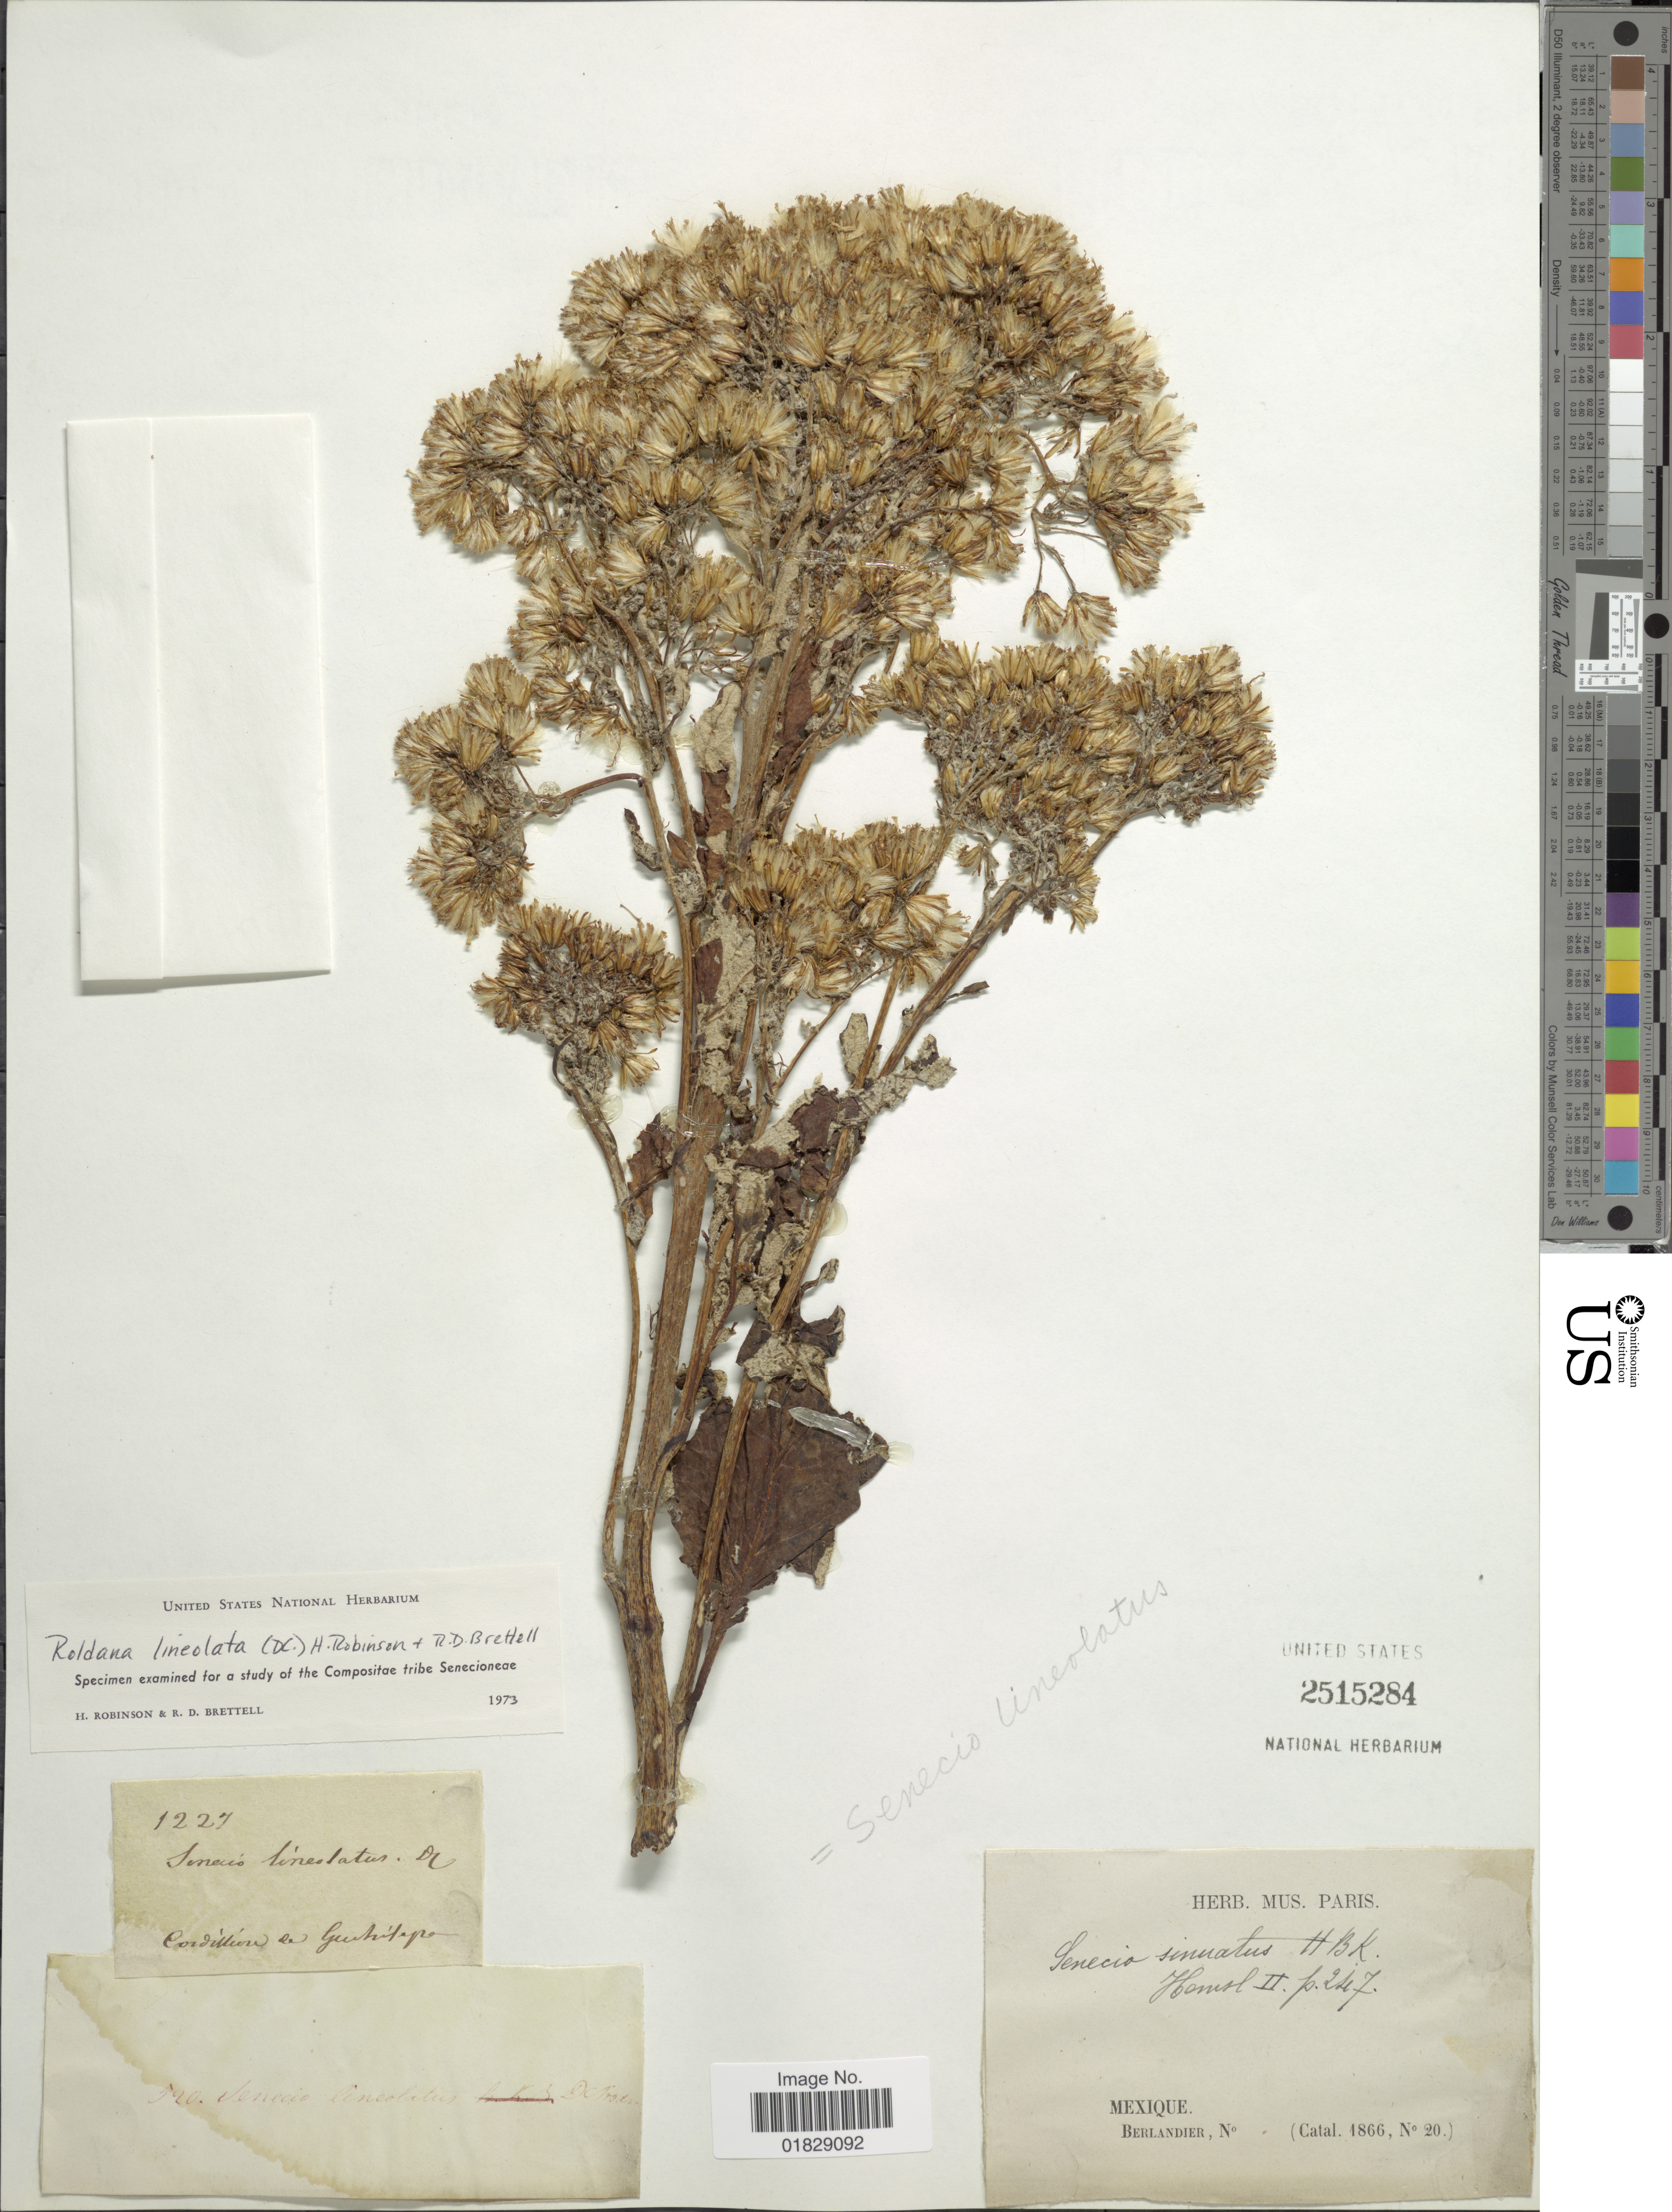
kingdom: Plantae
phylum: Tracheophyta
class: Magnoliopsida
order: Asterales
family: Asteraceae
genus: Roldana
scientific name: Roldana sinuata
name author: B.L. Turner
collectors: J. L. Berlandier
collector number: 520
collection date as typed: s.d.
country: Mexico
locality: Cordilliere de Guchitepec [interpreted]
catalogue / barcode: US 2515284